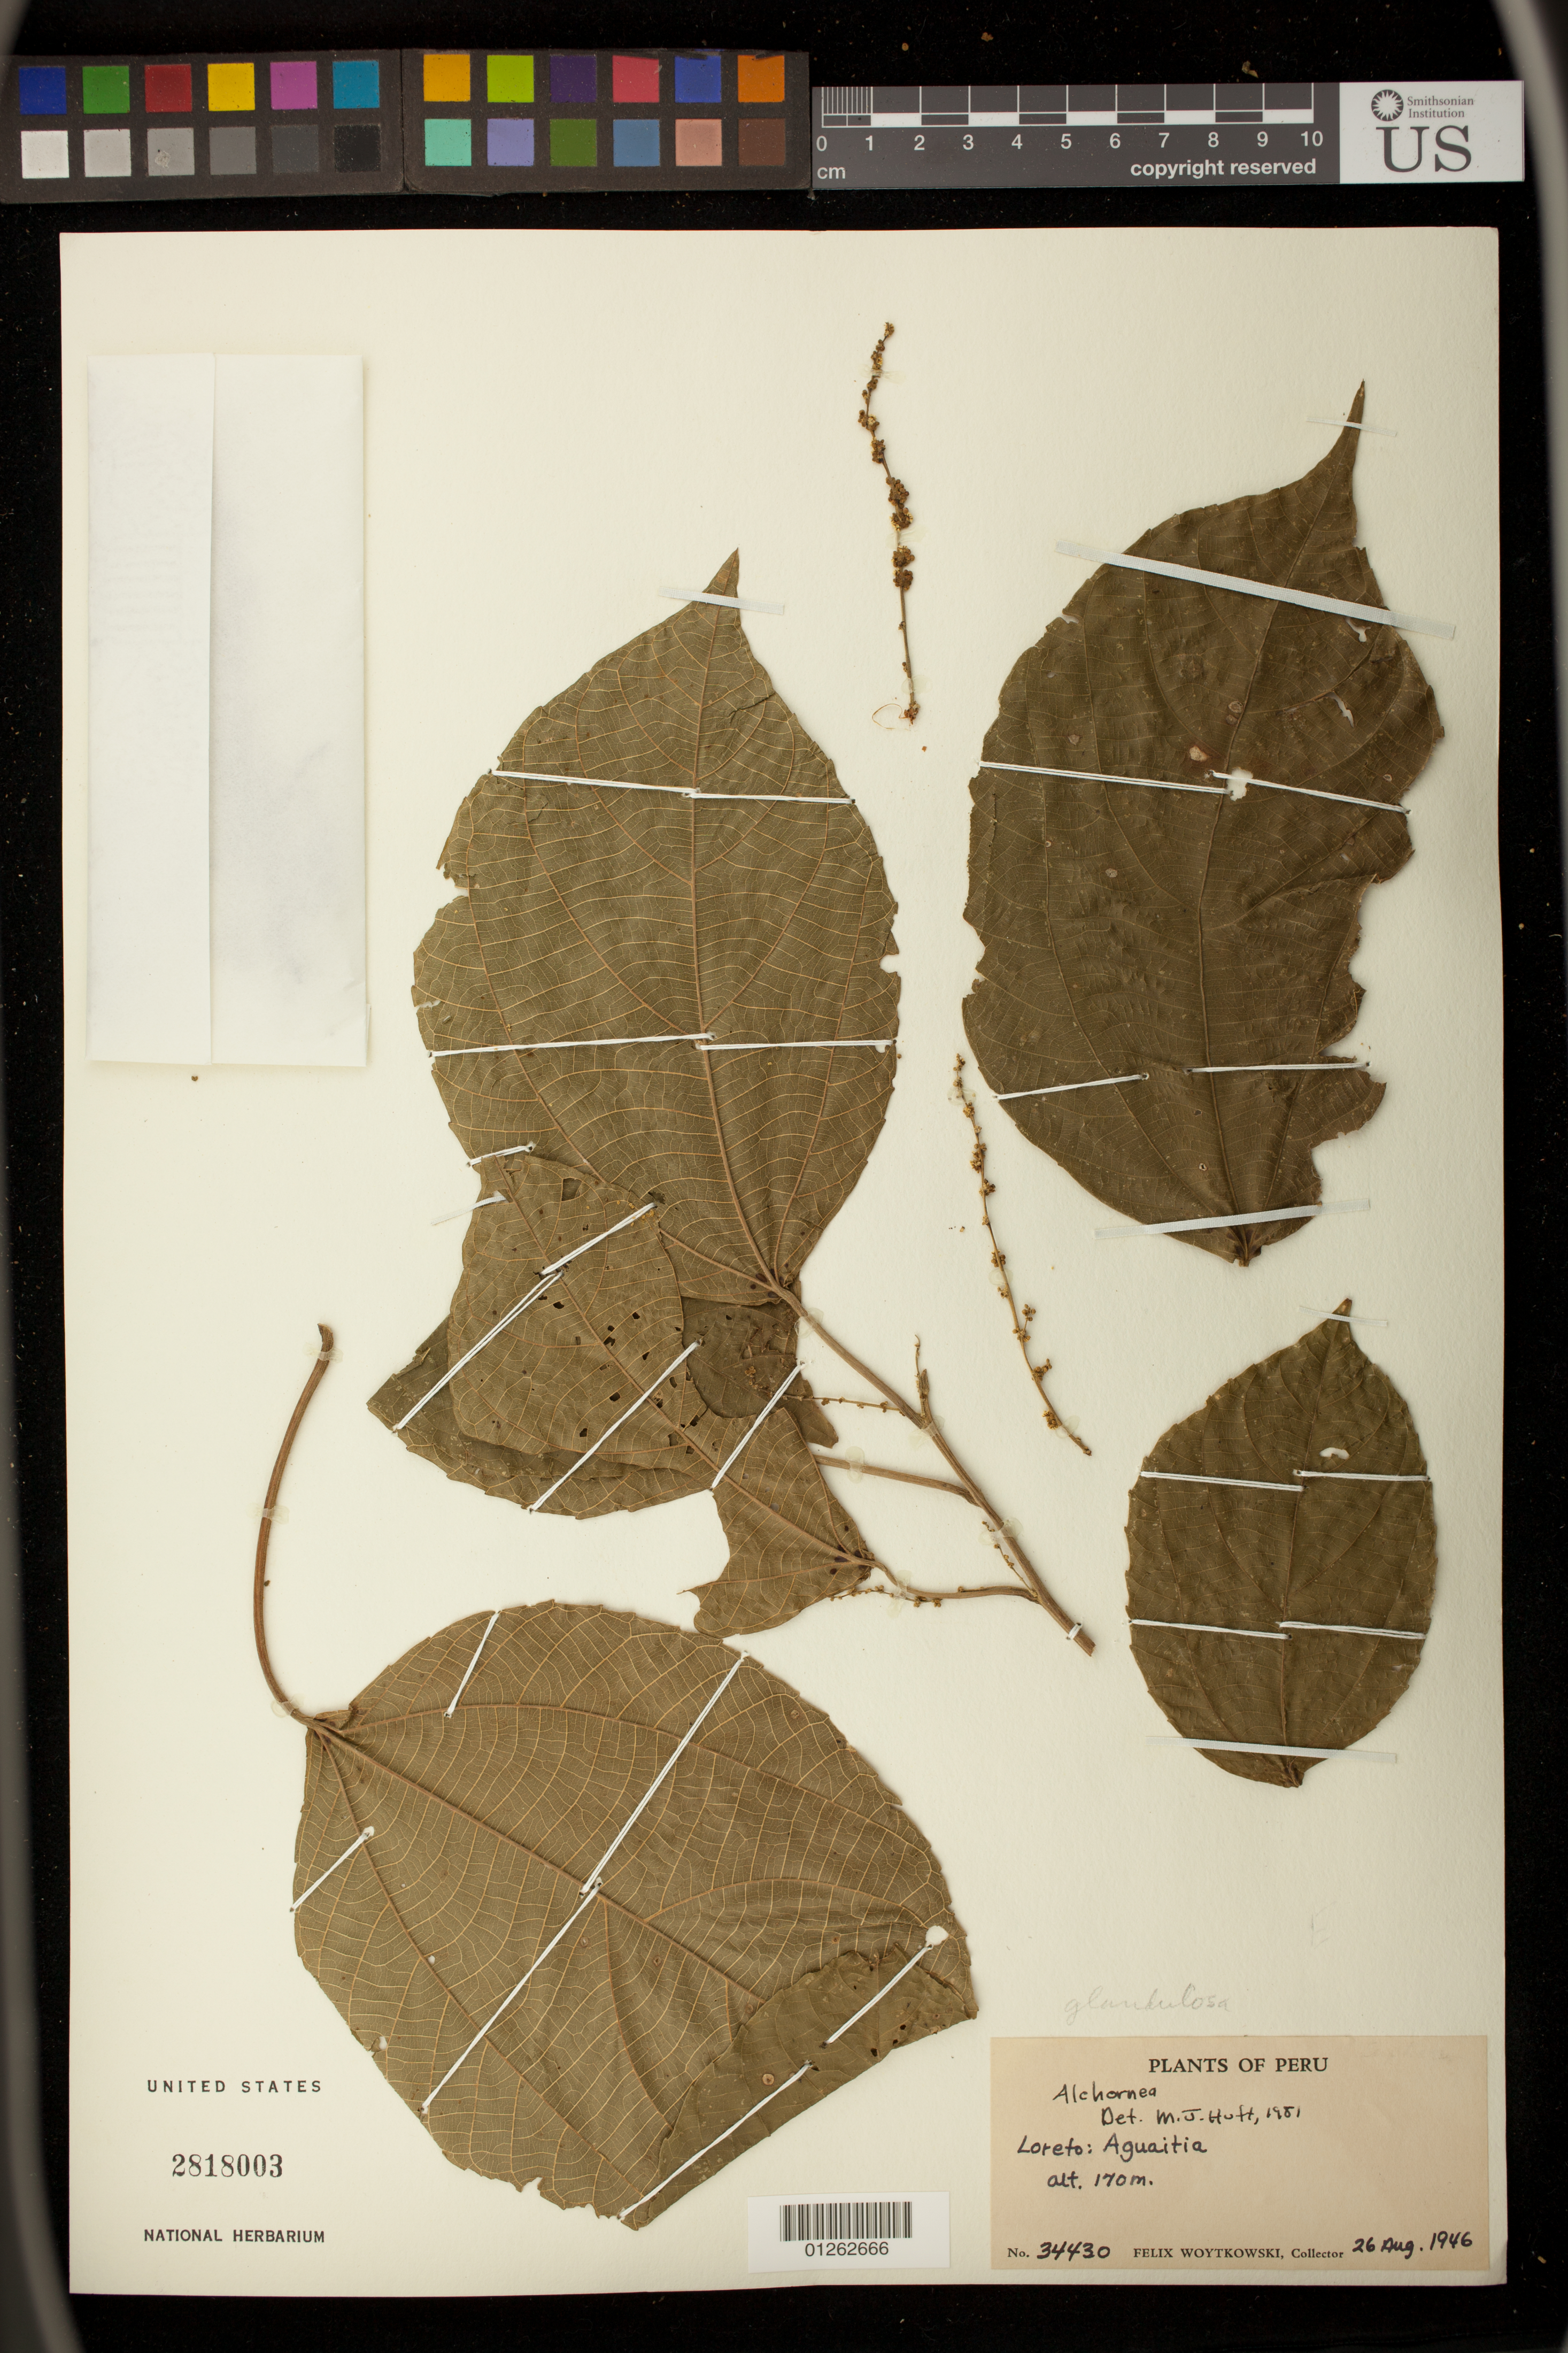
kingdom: Plantae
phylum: Tracheophyta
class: Magnoliopsida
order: Malpighiales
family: Euphorbiaceae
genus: Alchornea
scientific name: Alchornea glandulosa subsp. glandulosa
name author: Poepp.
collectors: F. Woytkowski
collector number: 34430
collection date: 1946-08-26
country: Peru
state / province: Loreto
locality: Aguaita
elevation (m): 170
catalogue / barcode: US 2818003